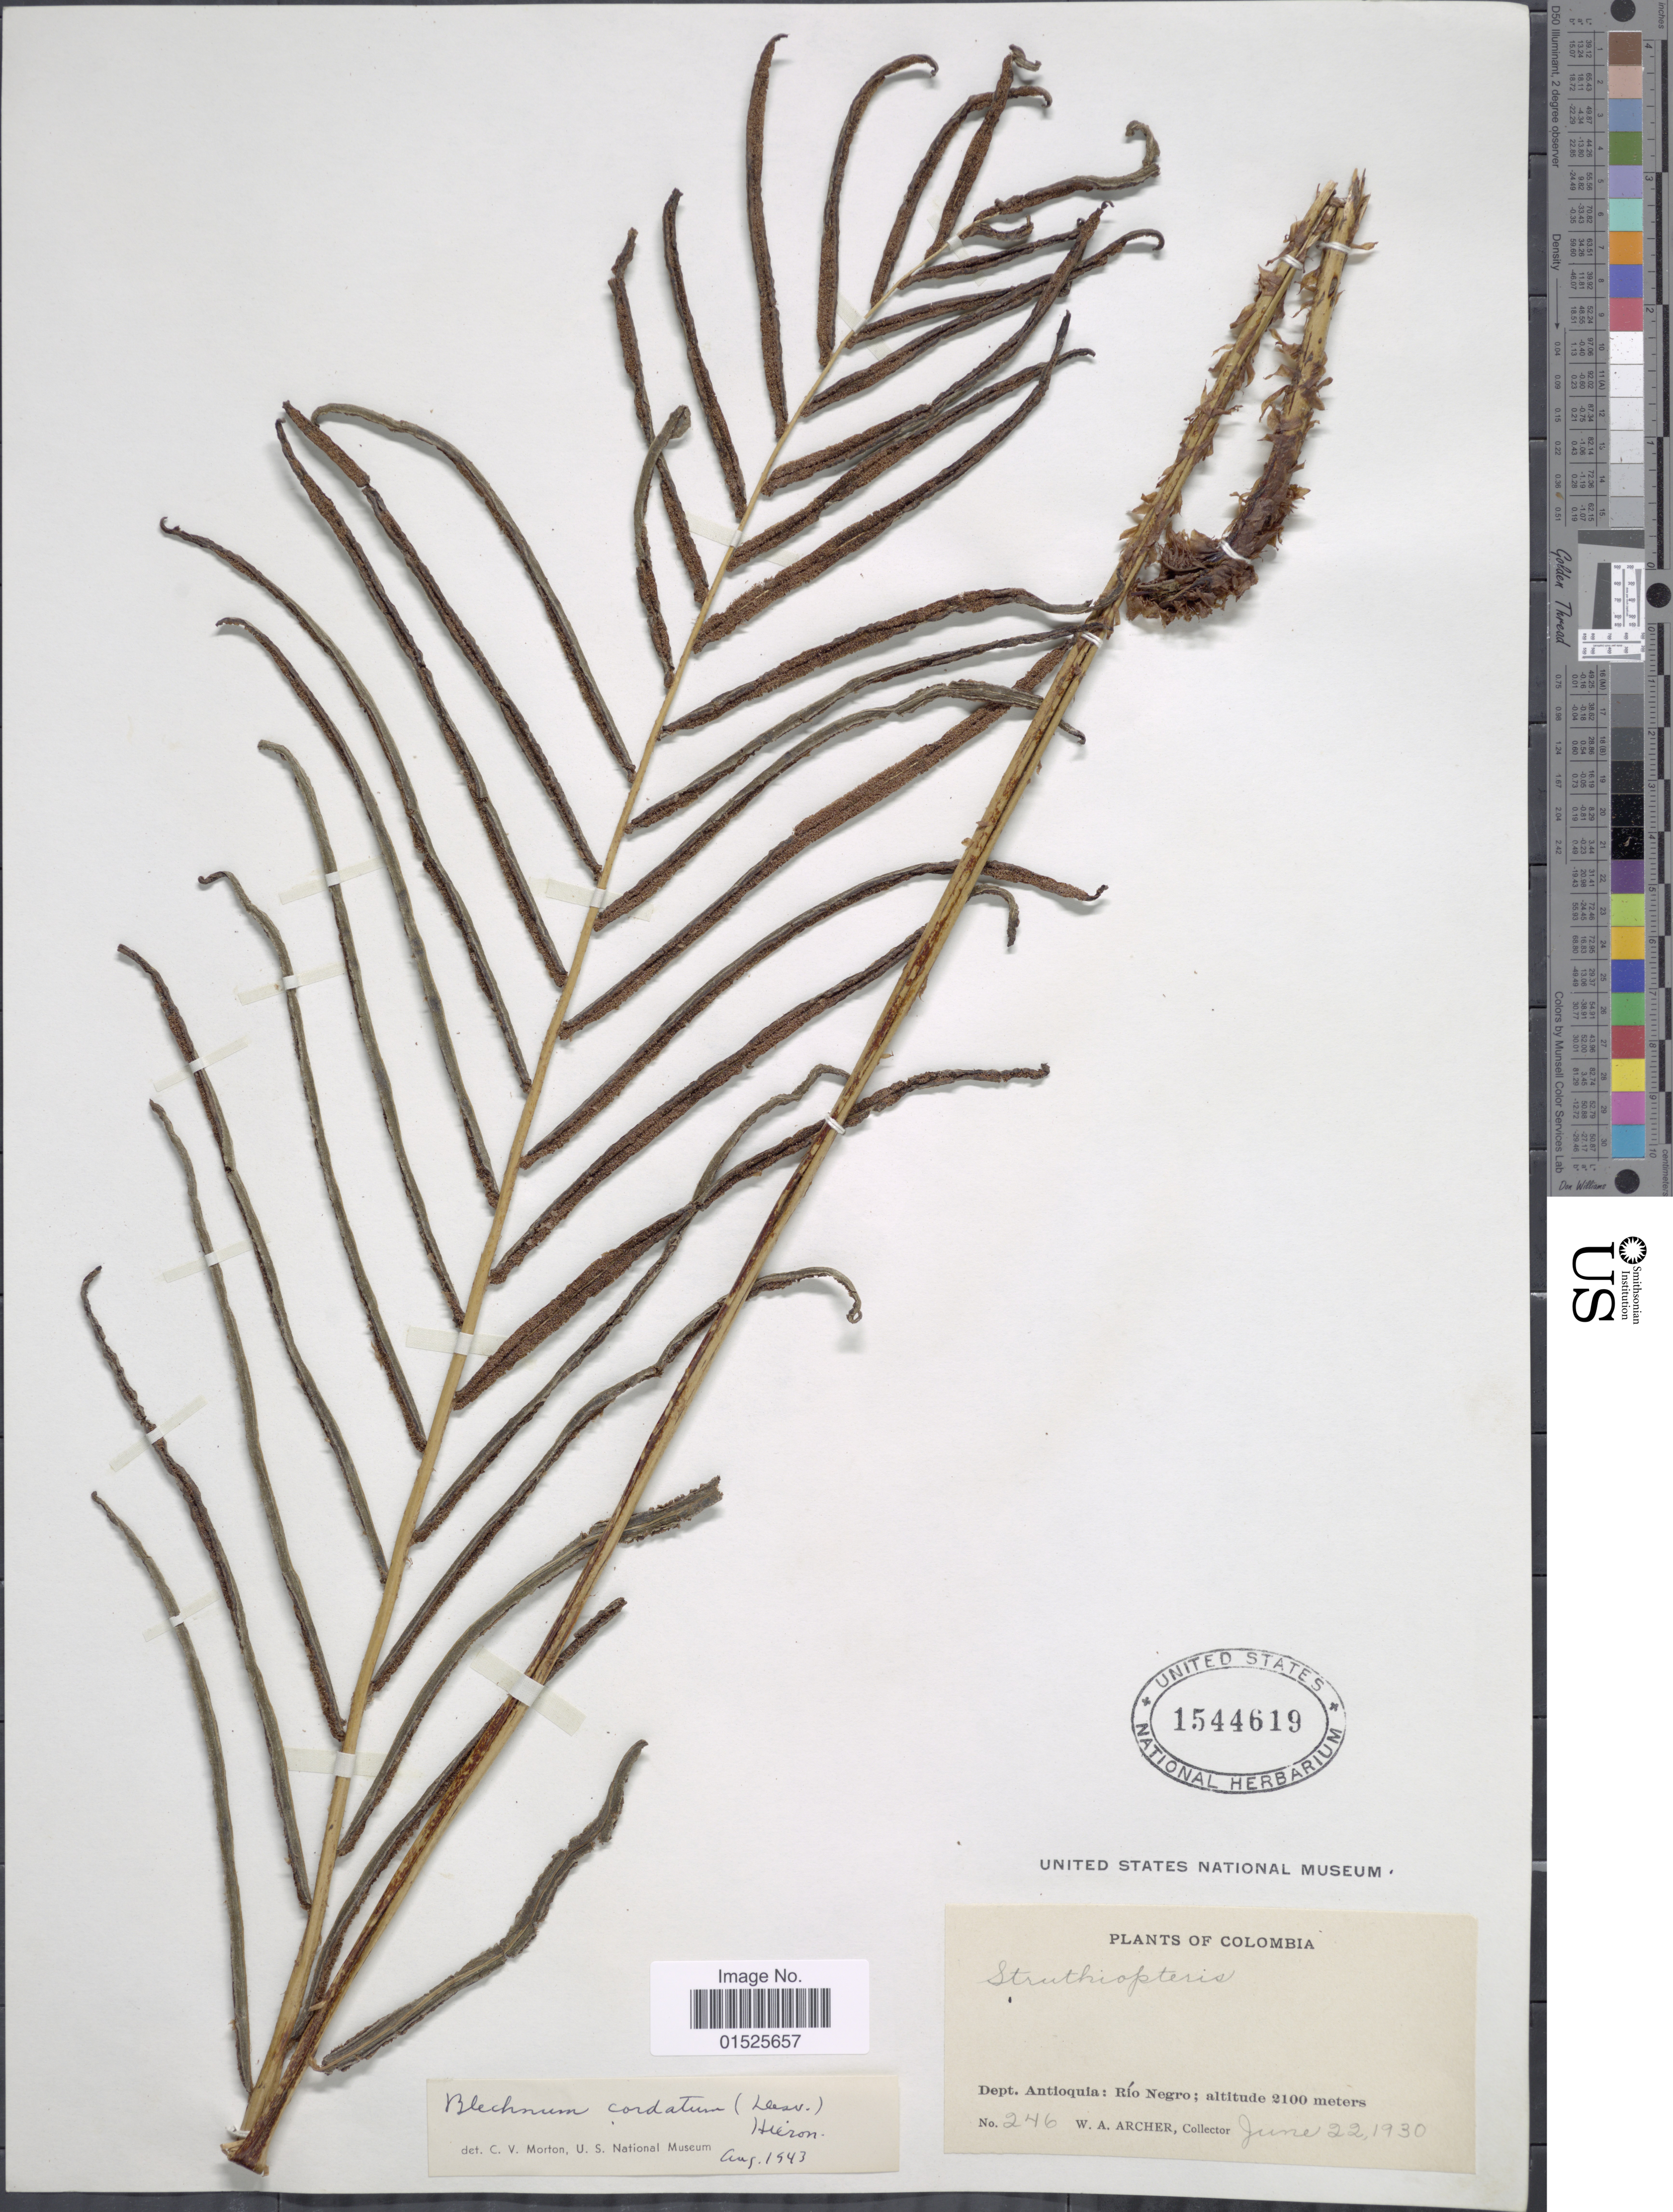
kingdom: Plantae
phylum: Tracheophyta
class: Polypodiopsida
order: Polypodiales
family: Blechnaceae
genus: Blechnum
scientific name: Blechnum cordatum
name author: (Desv.) Hieron.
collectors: W. A. Archer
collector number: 246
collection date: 1930-06-22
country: Colombia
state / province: Antioquia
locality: Río Negro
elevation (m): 2100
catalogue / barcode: US 1544619